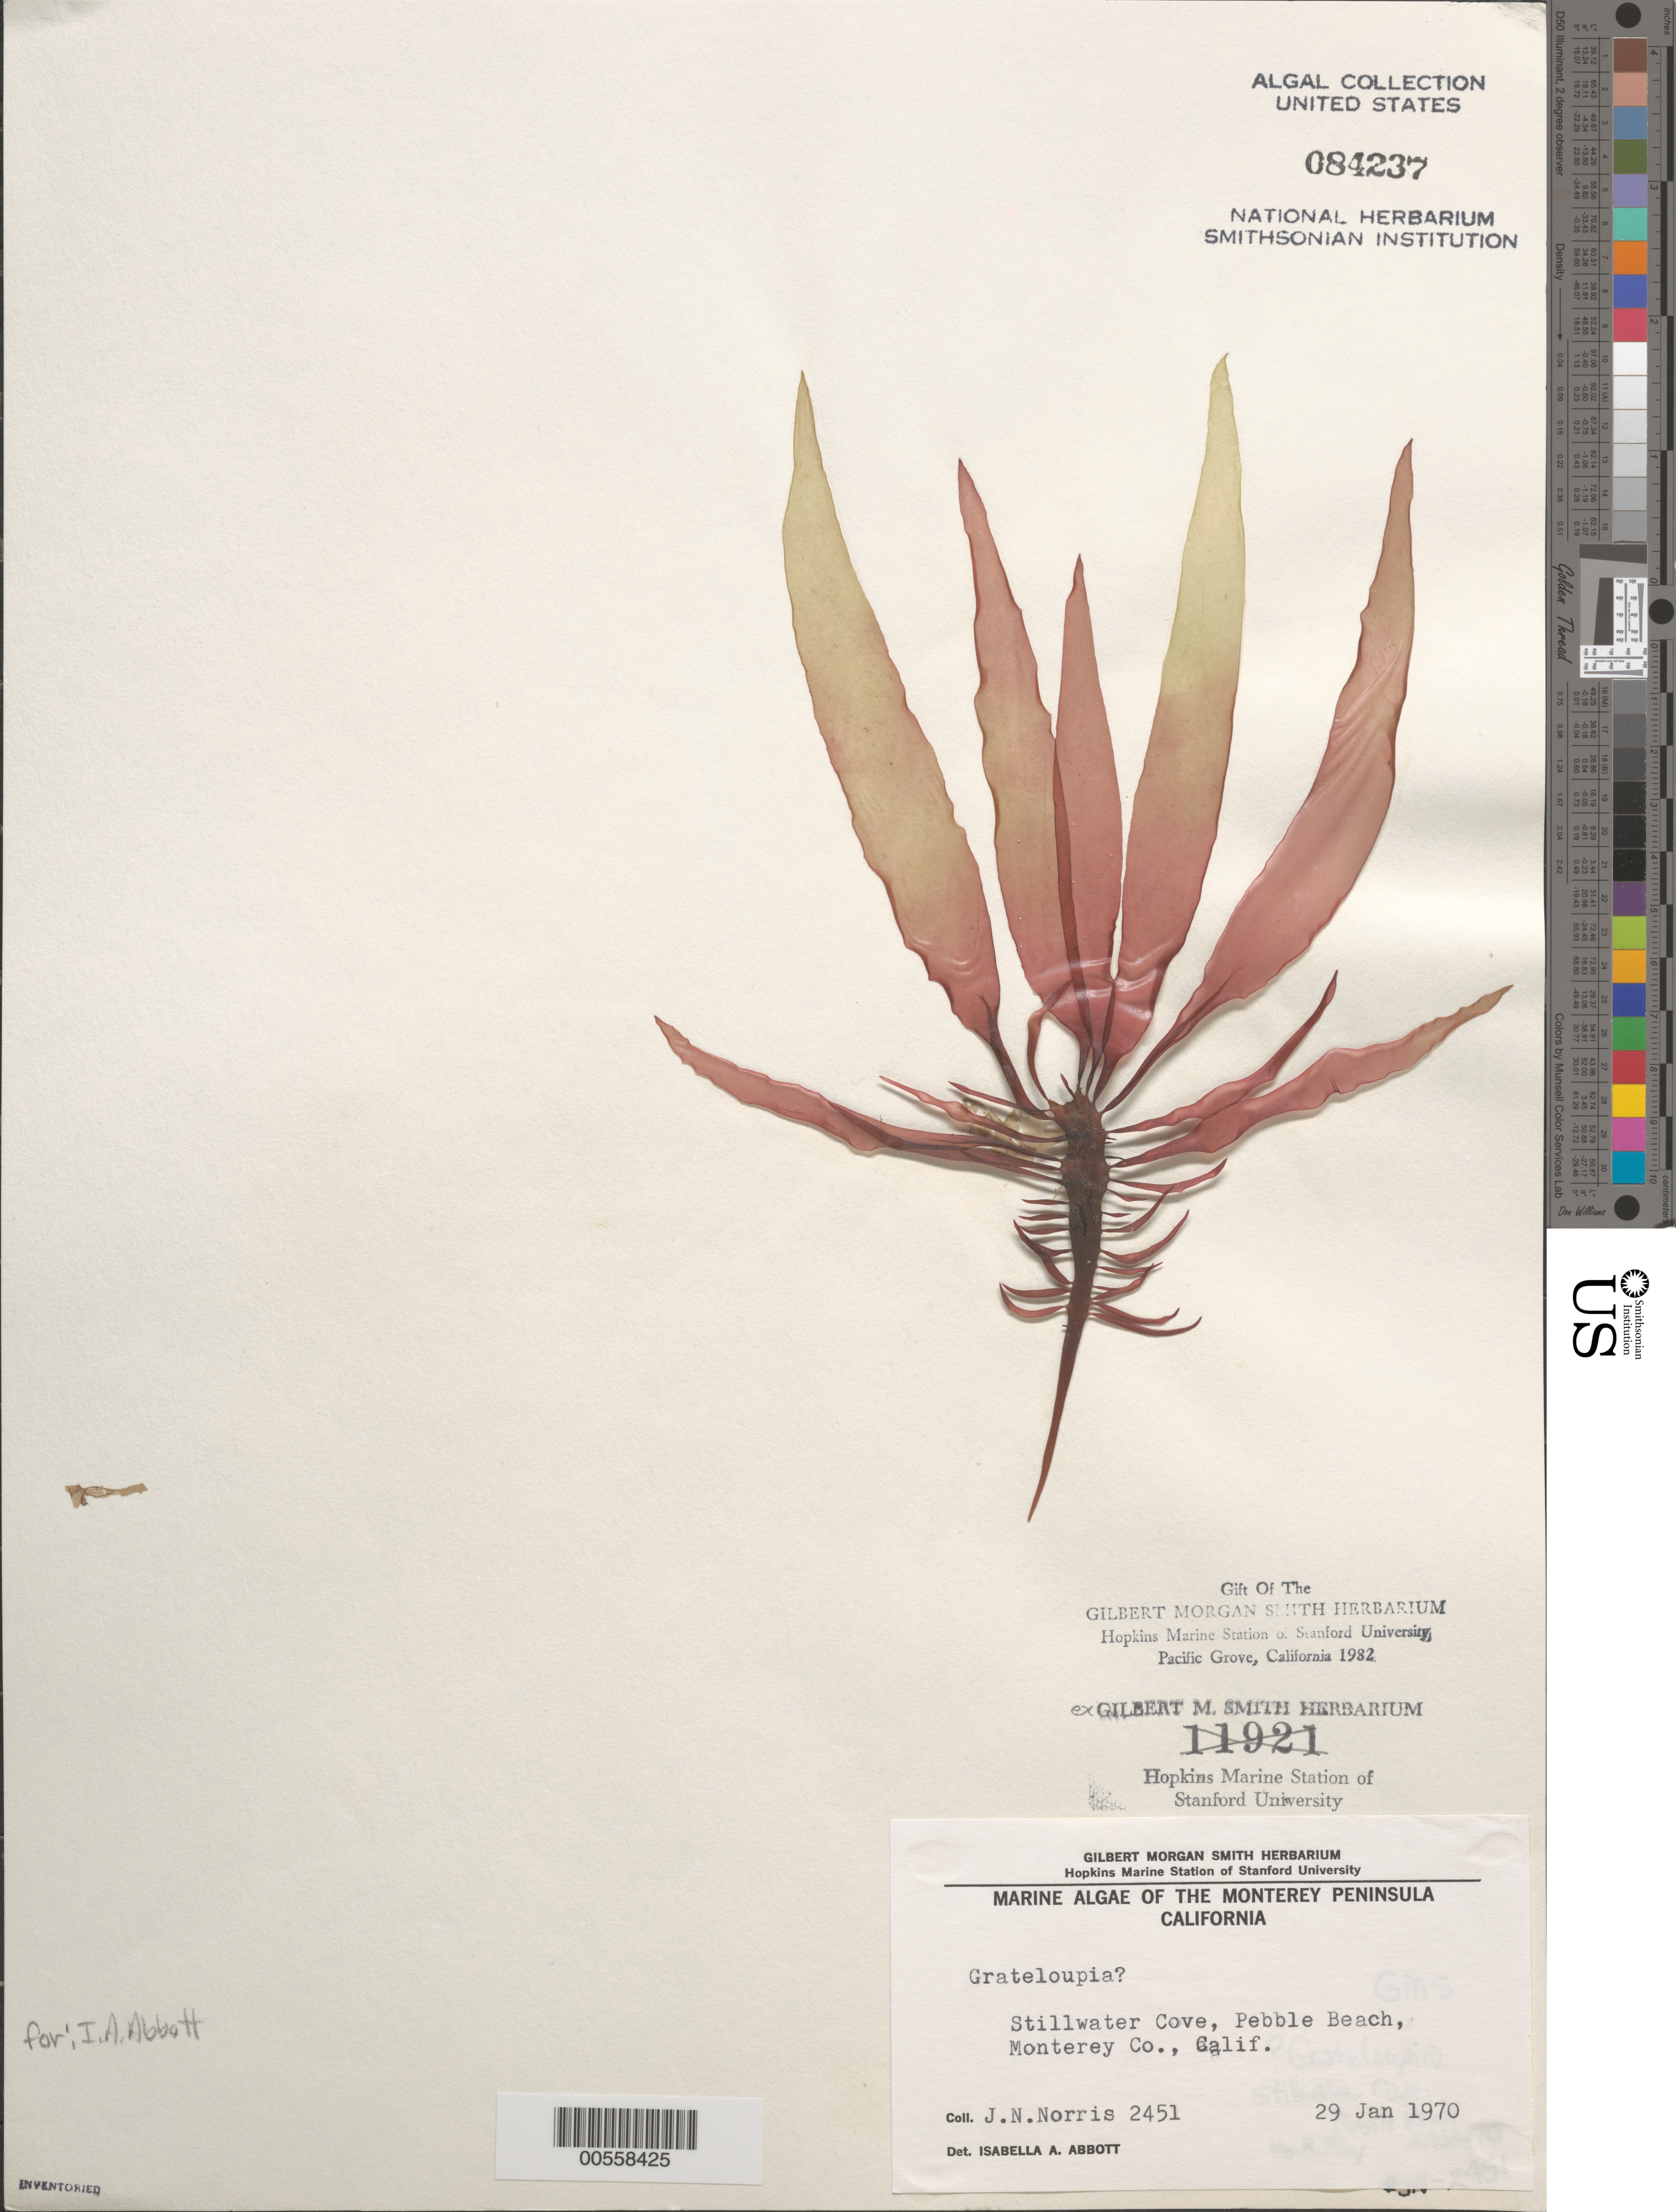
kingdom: Plantae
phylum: Rhodophyta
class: Florideophyceae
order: Halymeniales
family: Halymeniaceae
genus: Grateloupia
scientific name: Grateloupia sp.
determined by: Abbott, Isabella A.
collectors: J. N. Norris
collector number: JN-2451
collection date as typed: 29 Jan 1970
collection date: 1970-01-29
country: United States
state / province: California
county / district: Monterey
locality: Stillwater Cove, Pebble Beach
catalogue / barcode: US 84237